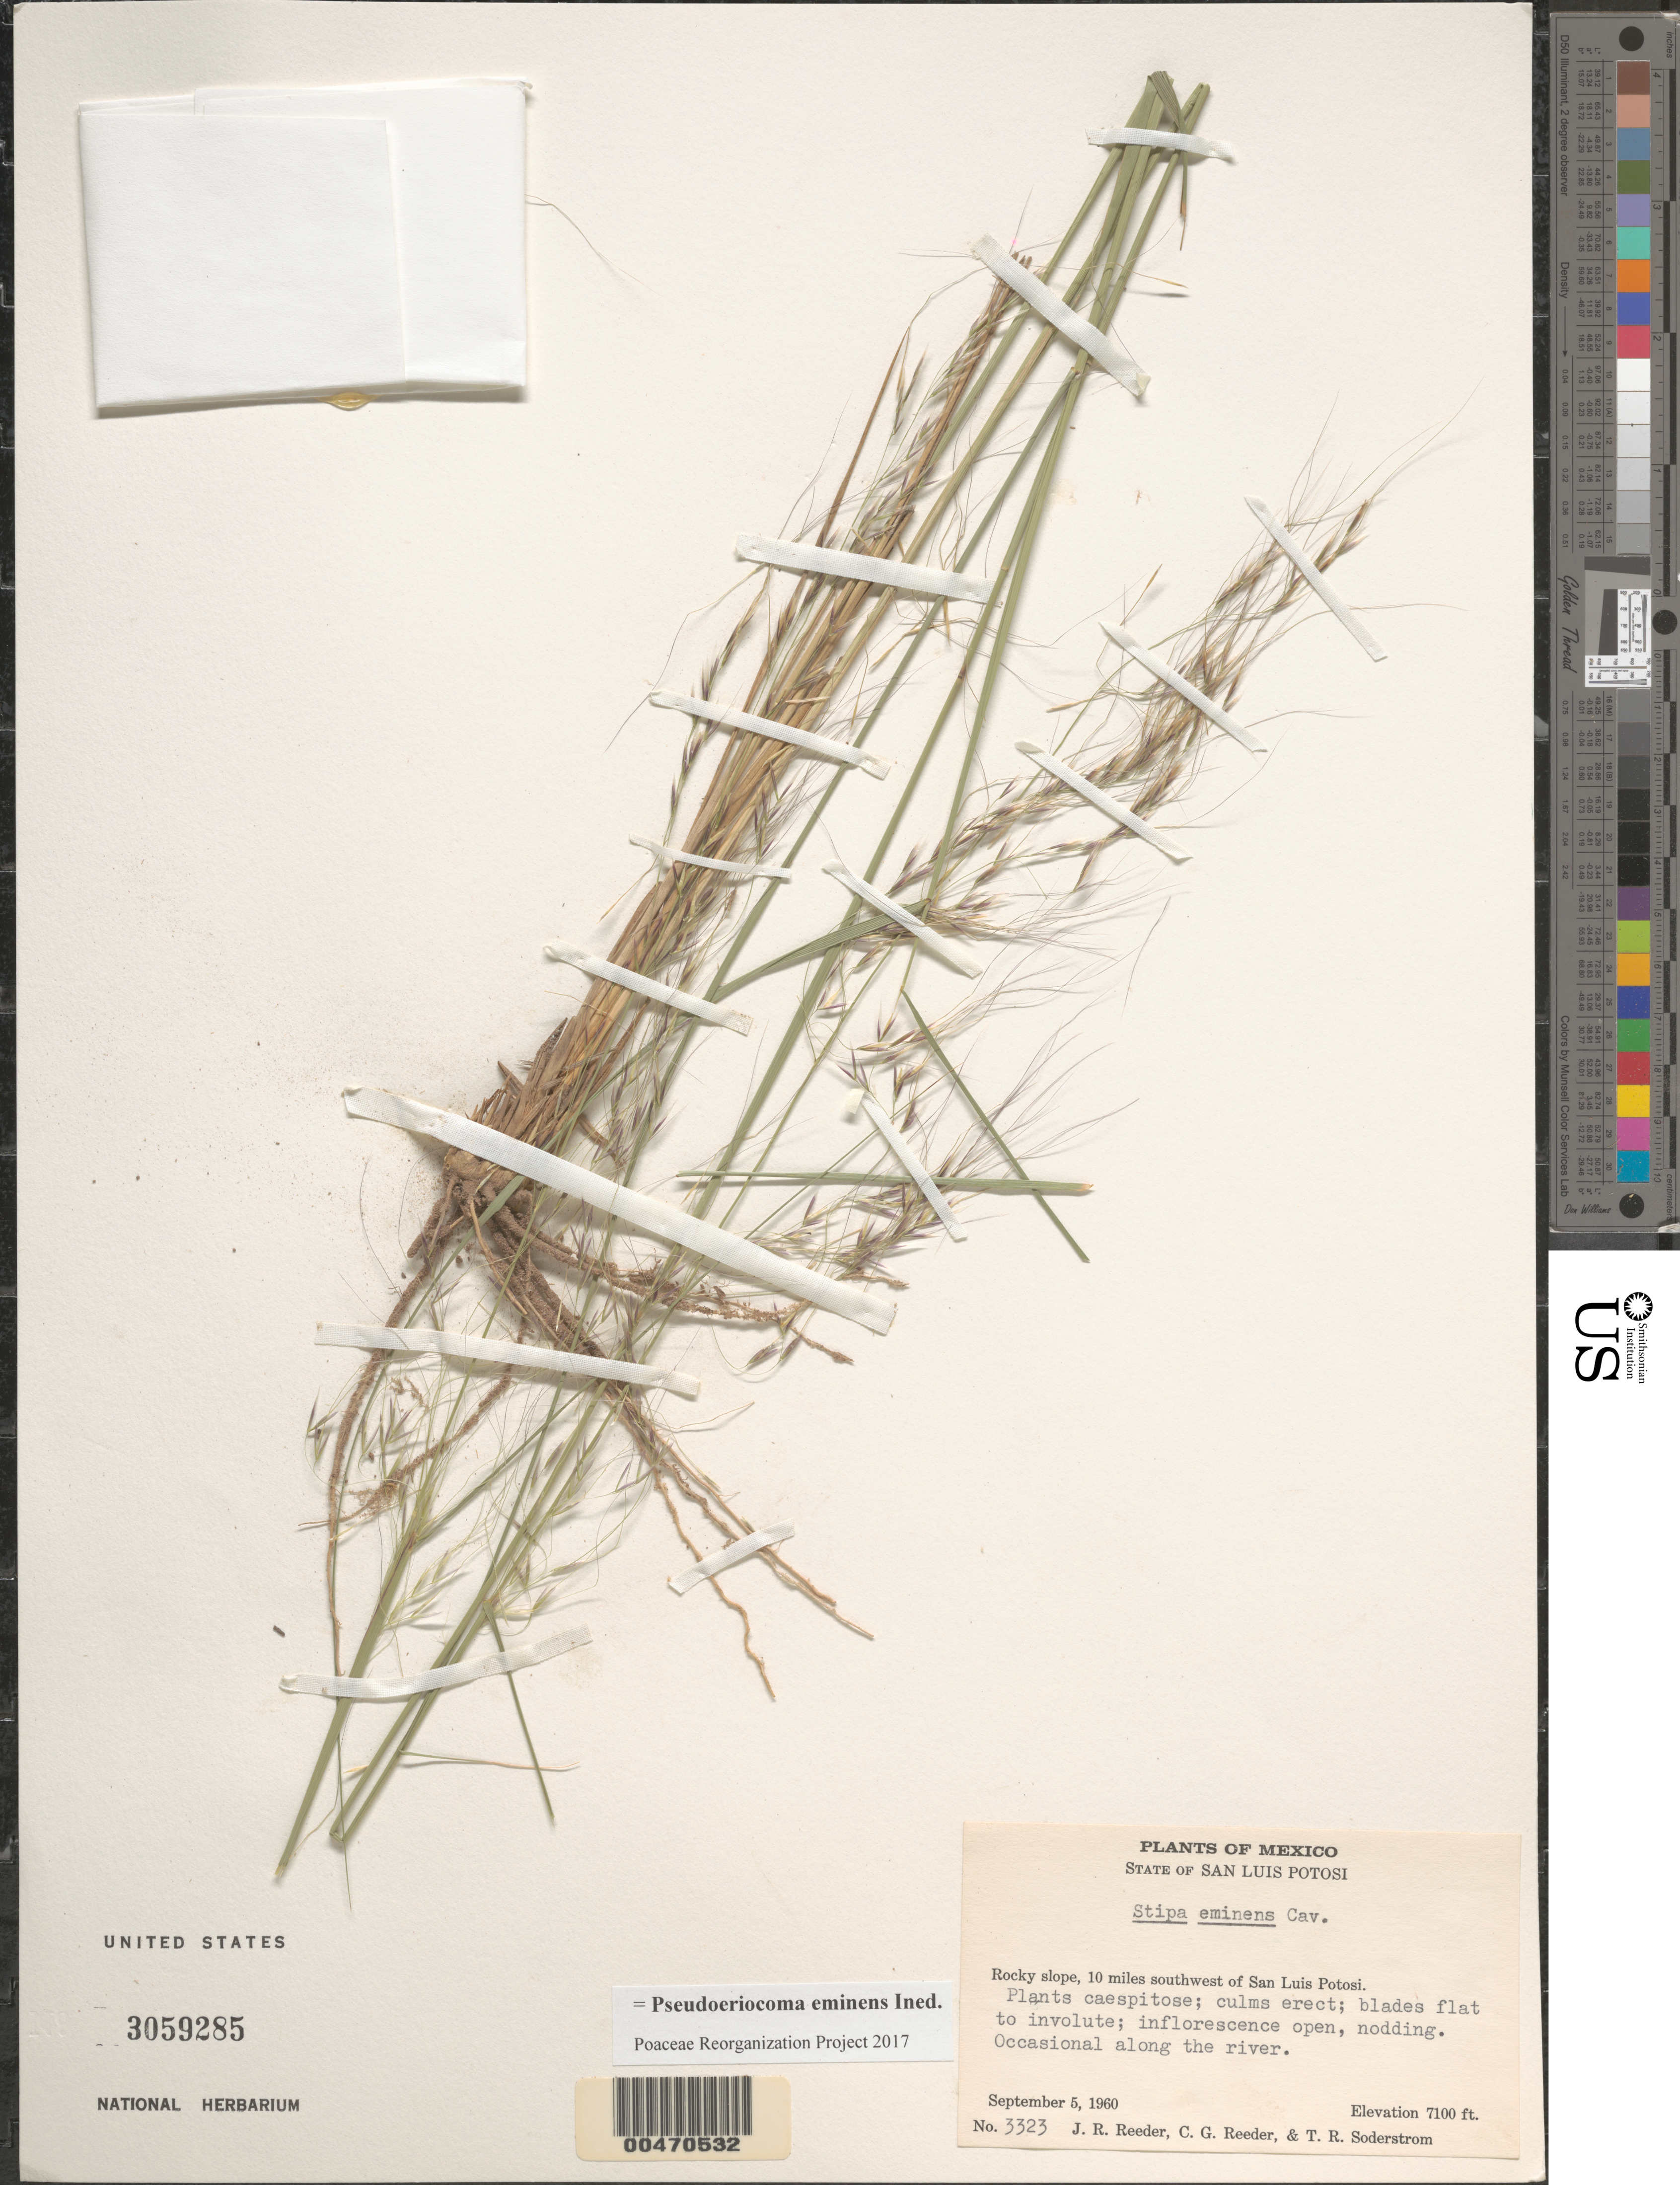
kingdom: Plantae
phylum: Tracheophyta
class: Liliopsida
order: Poales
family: Poaceae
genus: Pseudoeriocoma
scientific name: Pseudoeriocoma eminens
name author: (Cav.) Romasch.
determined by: Poaceae Reorganization Project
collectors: J. R. Reeder, C. G. Reeder & T. R. Soderstrom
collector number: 3323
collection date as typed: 5 Sep 1960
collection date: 1960-09-05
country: Mexico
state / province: San Luis Potosi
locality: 10 mi SW of San Luis Potosi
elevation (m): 2164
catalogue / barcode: US 3059285